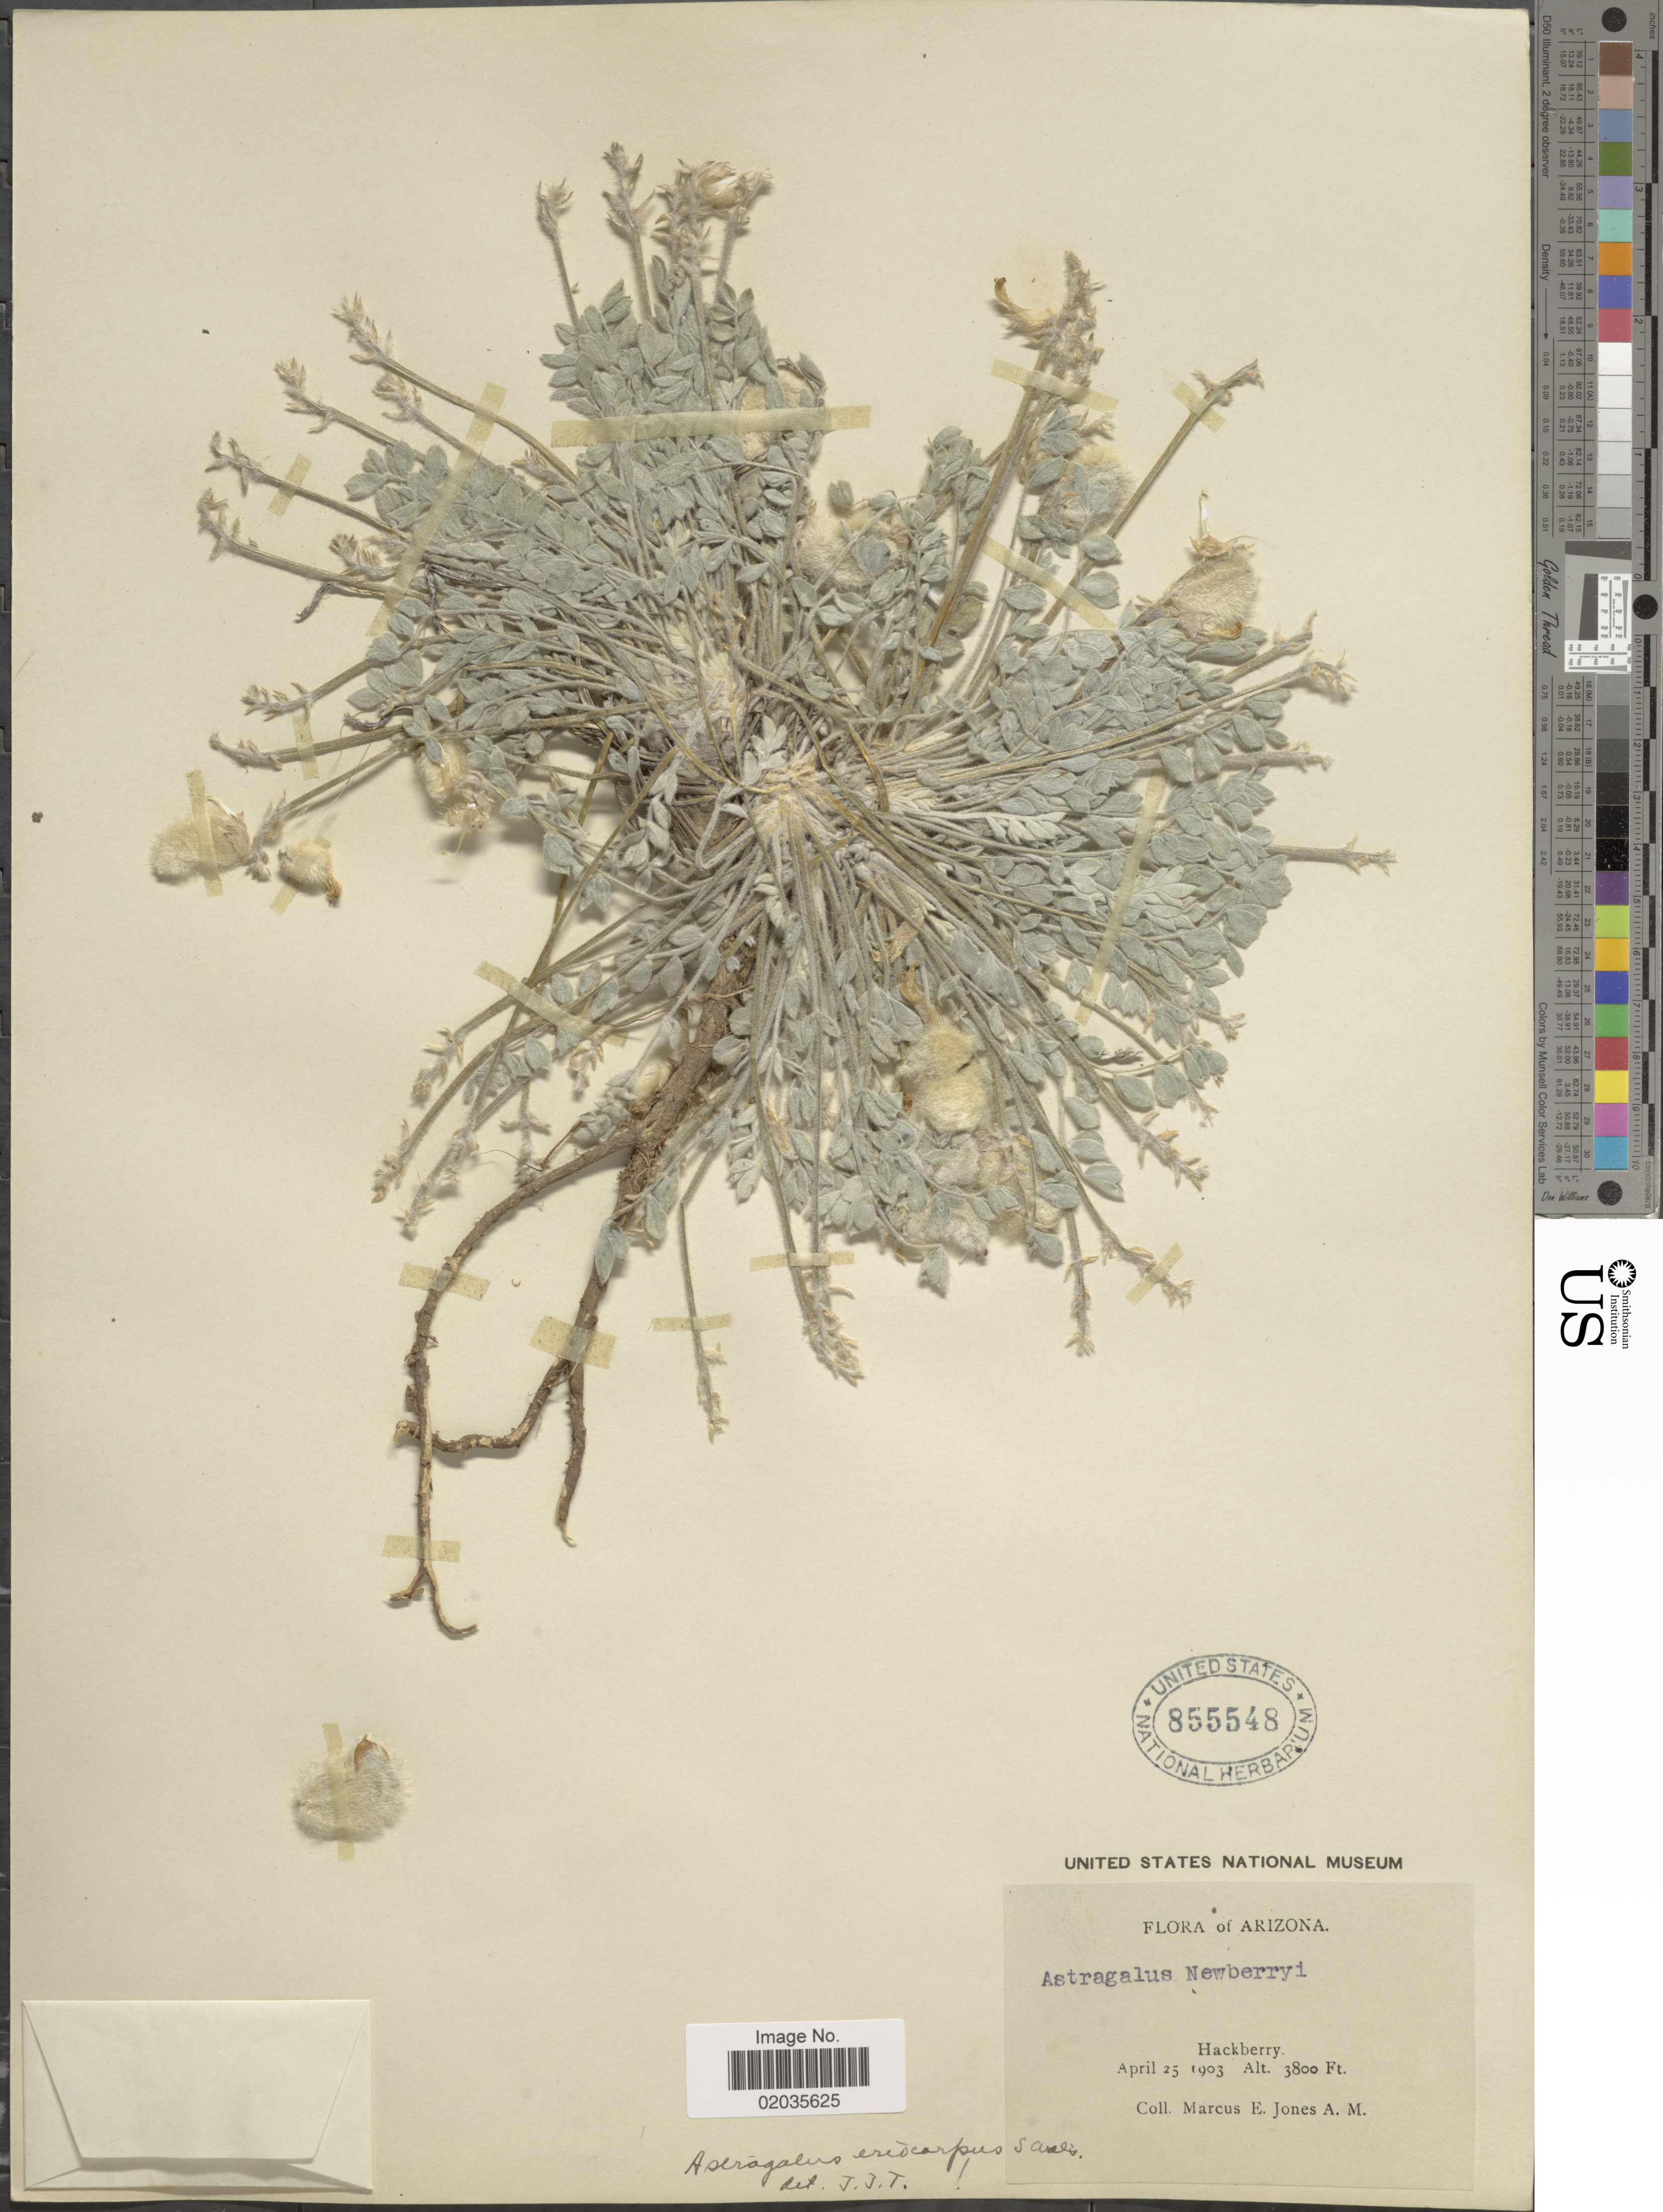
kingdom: Plantae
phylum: Tracheophyta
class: Magnoliopsida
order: Fabales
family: Fabaceae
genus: Astragalus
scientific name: Astragalus watsonianus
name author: (Kuntze) E. Sheld.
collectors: M. E. Jones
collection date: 1903-04-25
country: United States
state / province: Arizona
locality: Hackberry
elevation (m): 1158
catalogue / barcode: US 855548